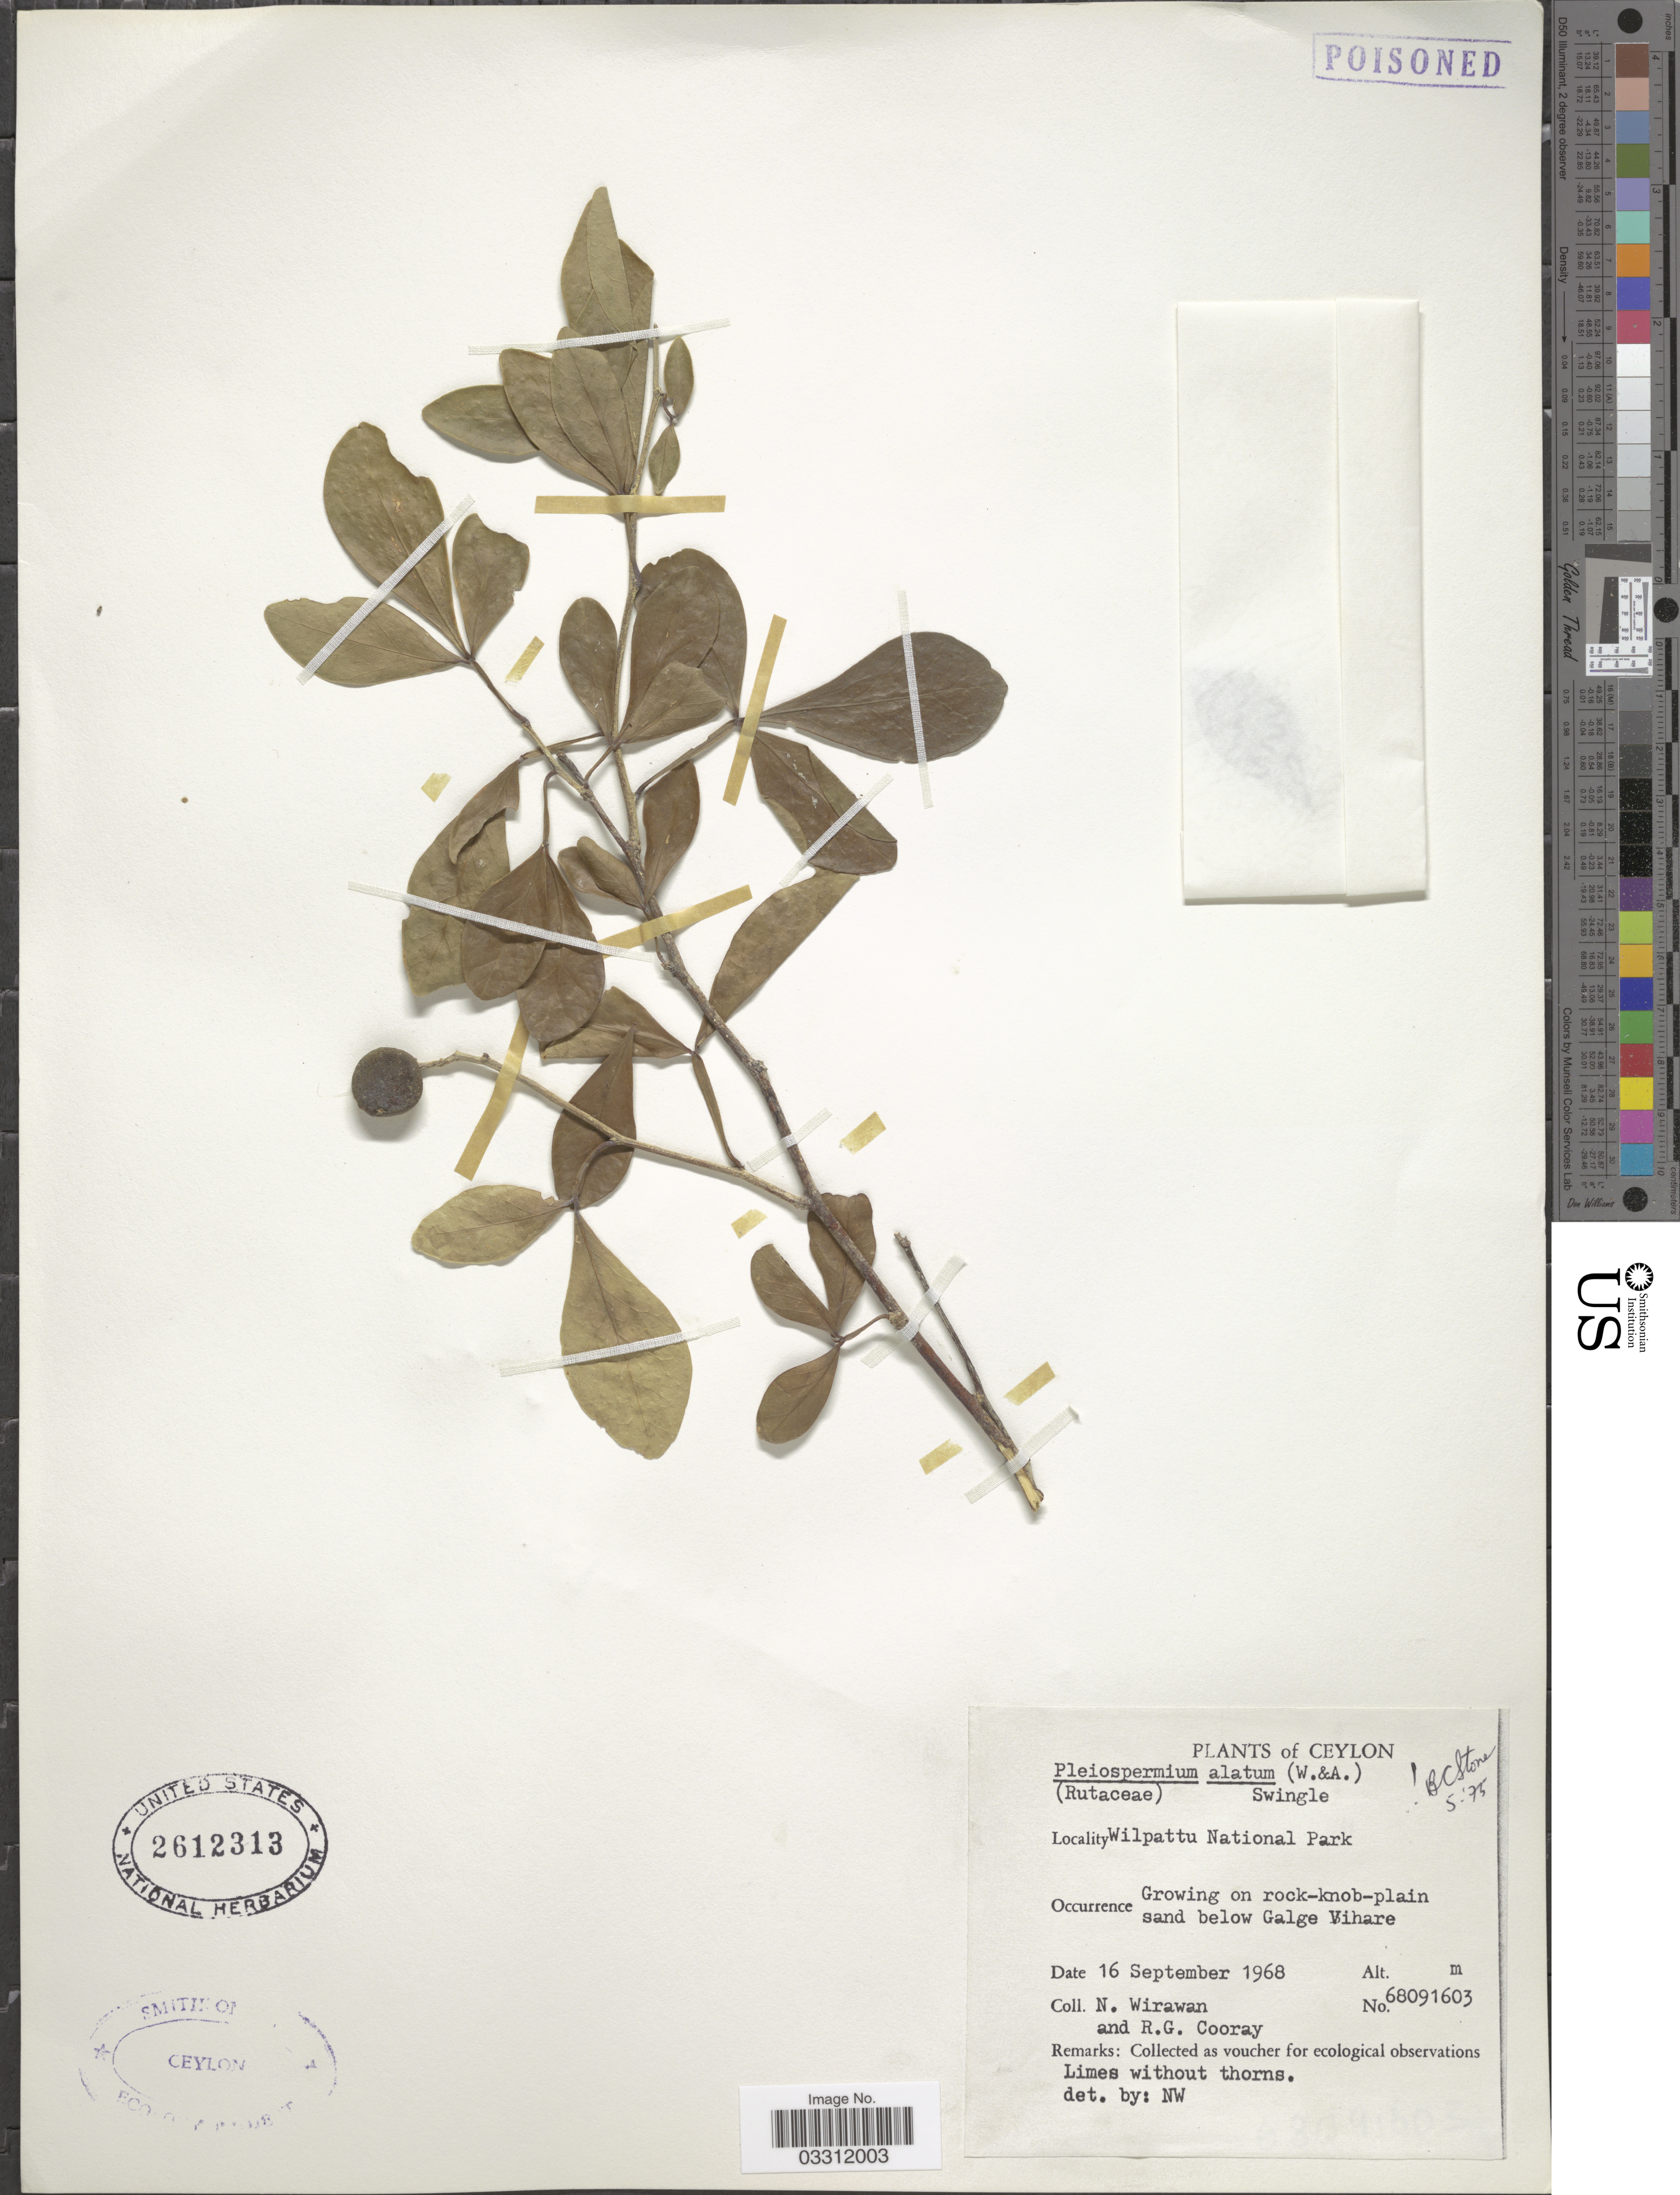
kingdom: Plantae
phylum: Tracheophyta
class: Magnoliopsida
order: Sapindales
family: Rutaceae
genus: Pleiospermium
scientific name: Pleiospermium alatum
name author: (Wight & Arn.) Swingle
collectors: N. Wirawan & R. Cooray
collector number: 68091603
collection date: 1968-09-16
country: Sri Lanka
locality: Ceylon, Wilpattu National Park. Growing on rock-knob-plain sand below Galge Vihare.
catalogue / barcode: US 2612313